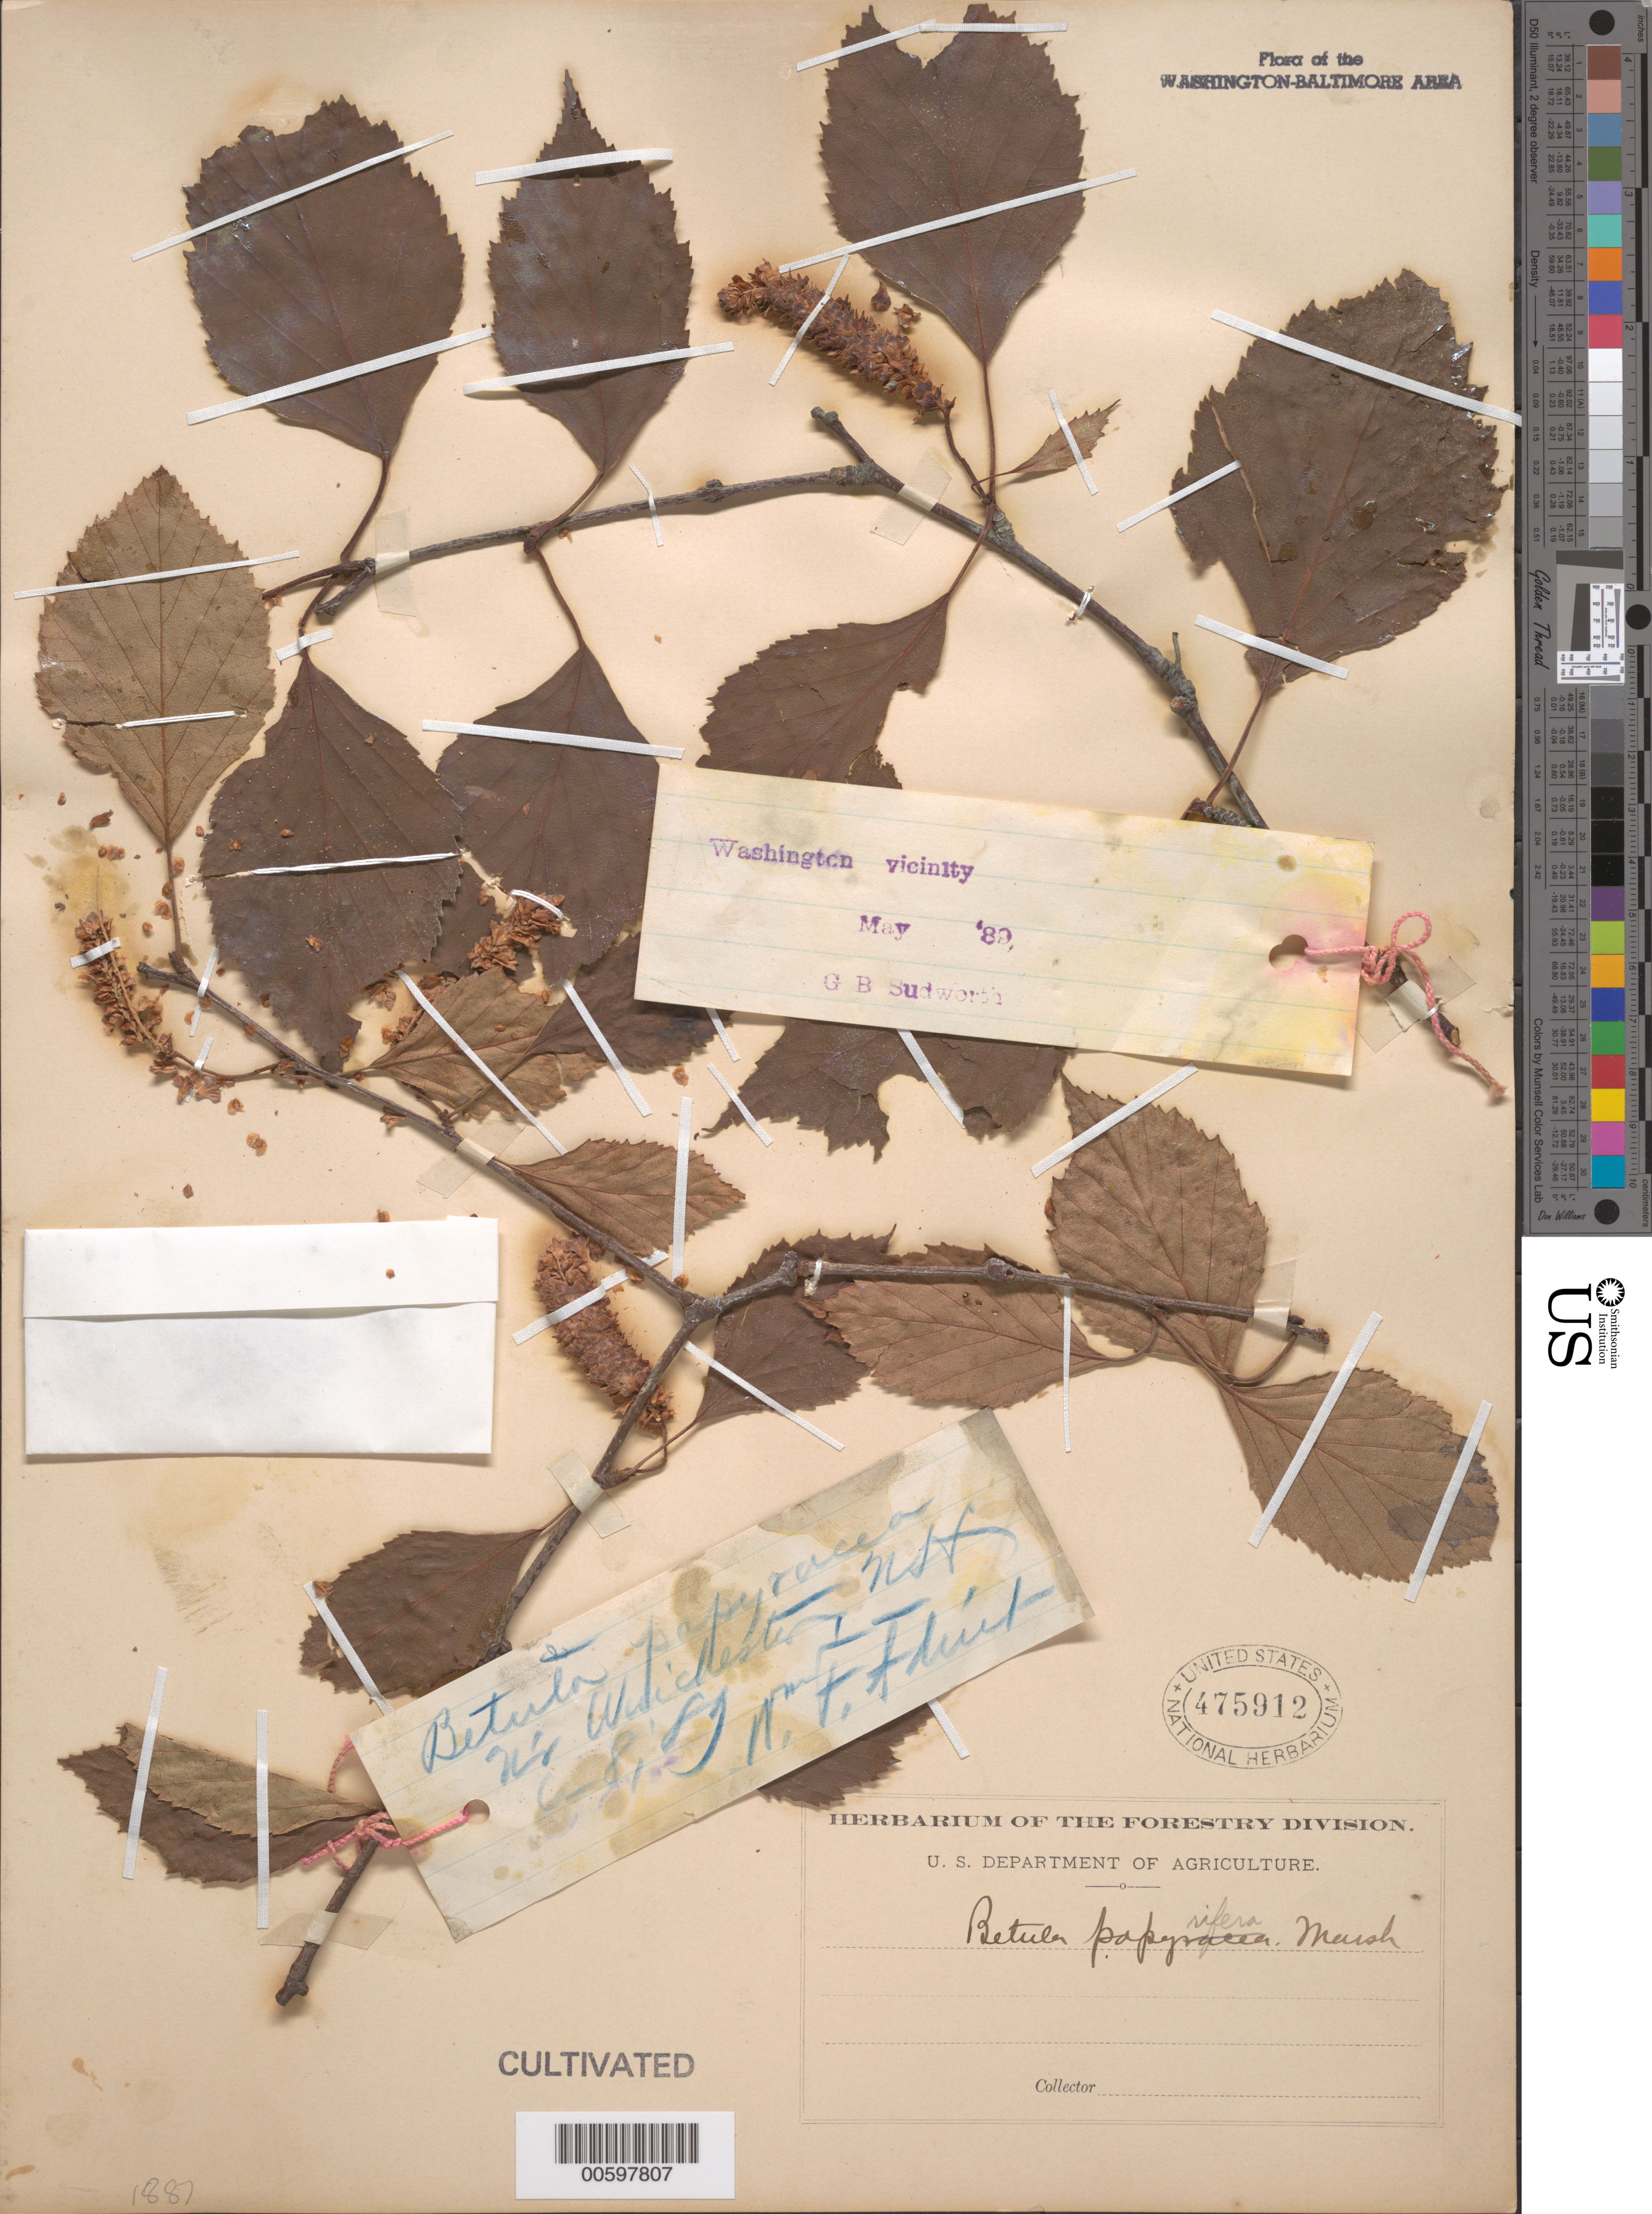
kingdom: Plantae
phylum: Tracheophyta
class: Magnoliopsida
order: Fagales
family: Betulaceae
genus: Betula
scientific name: Betula papyrifera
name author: Marshall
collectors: G. B. Sudworth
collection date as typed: May 1889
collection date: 1889-05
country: United States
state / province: Maryland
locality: US Dept. of Agriculture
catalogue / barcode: US 475912